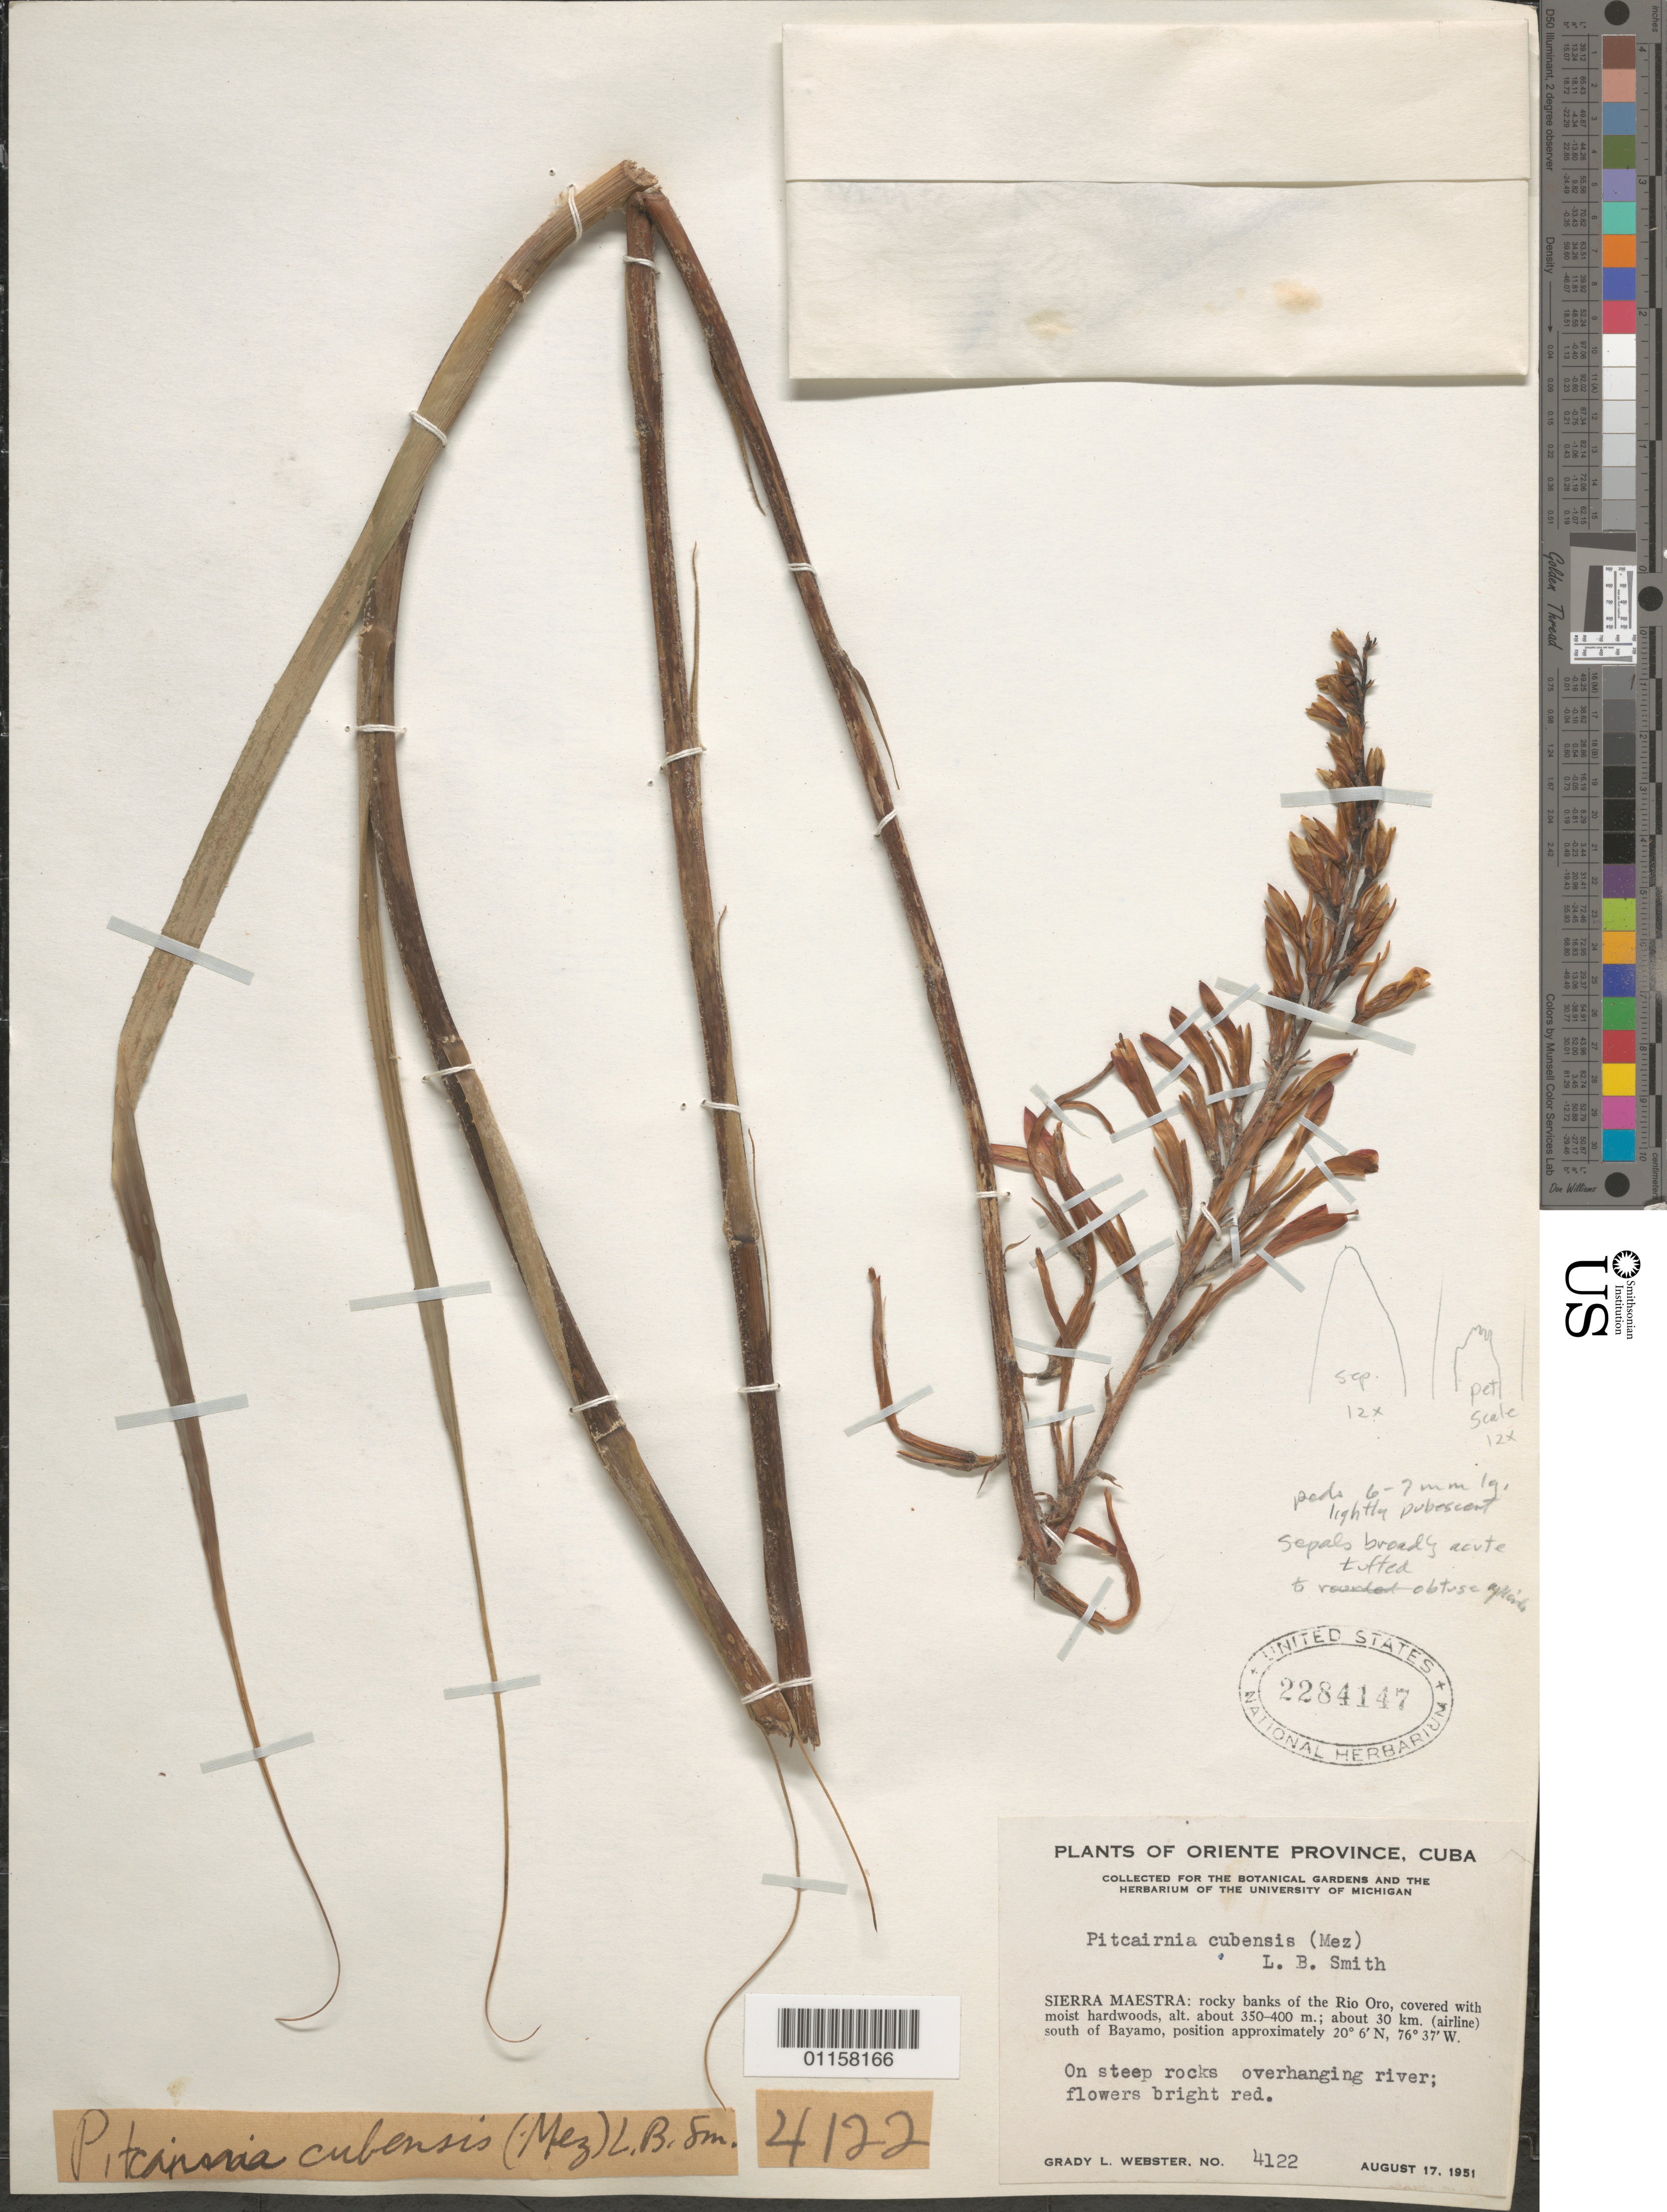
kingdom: Plantae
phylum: Tracheophyta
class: Liliopsida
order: Poales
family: Bromeliaceae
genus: Pitcairnia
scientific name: Pitcairnia cubensis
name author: (Mez) L.B. Sm.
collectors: G. L. Webster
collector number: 4122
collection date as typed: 17 Aug 1951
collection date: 1951-08-17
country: Cuba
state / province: Oriente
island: Cuba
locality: Sierra maestra, banks of Río Oro. About 30 km (Airline) S of Bayamo.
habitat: Rocky banks of river, covered with moist hardwoods. On steep rocks overhanging river.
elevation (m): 350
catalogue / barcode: US 2284147